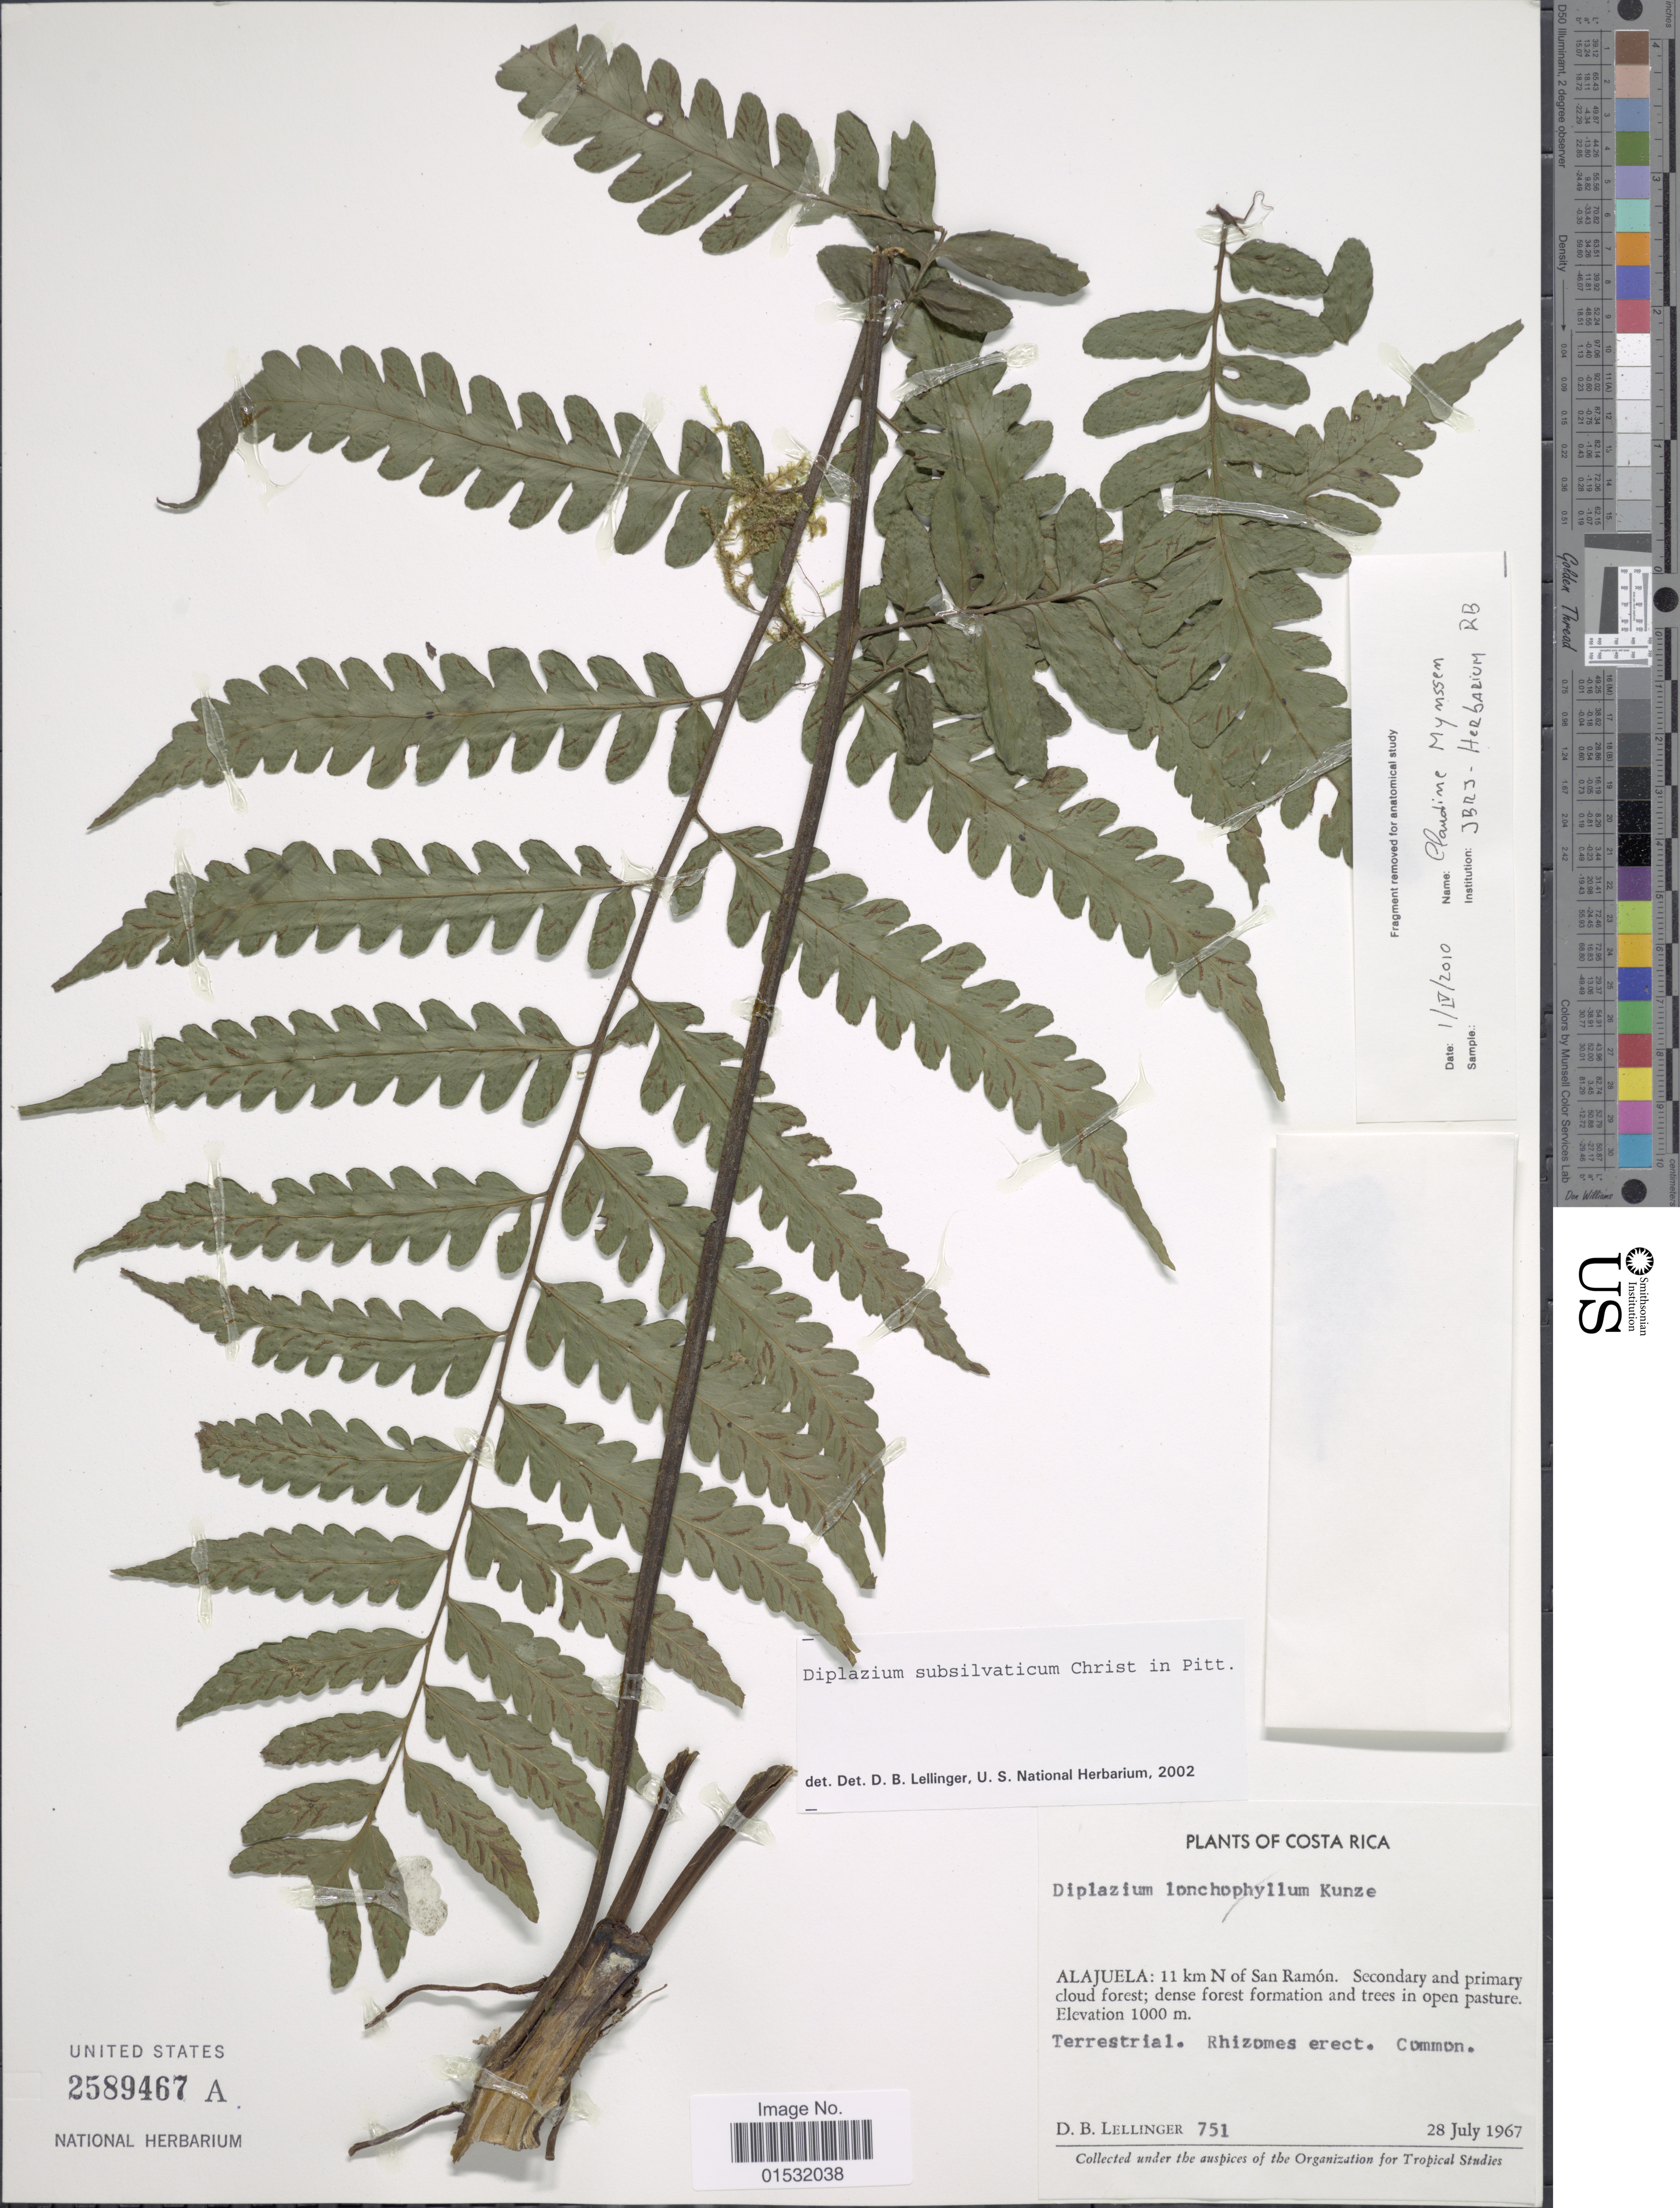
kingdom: Plantae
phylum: Tracheophyta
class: Polypodiopsida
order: Polypodiales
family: Athyriaceae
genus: Diplazium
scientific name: Diplazium subsilvaticum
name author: Christ in Pittier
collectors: D. B. Lellinger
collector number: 751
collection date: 1967-07-28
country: Costa Rica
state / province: Alajuela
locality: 11 km N of San Ramón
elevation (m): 1000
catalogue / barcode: US 2589467A